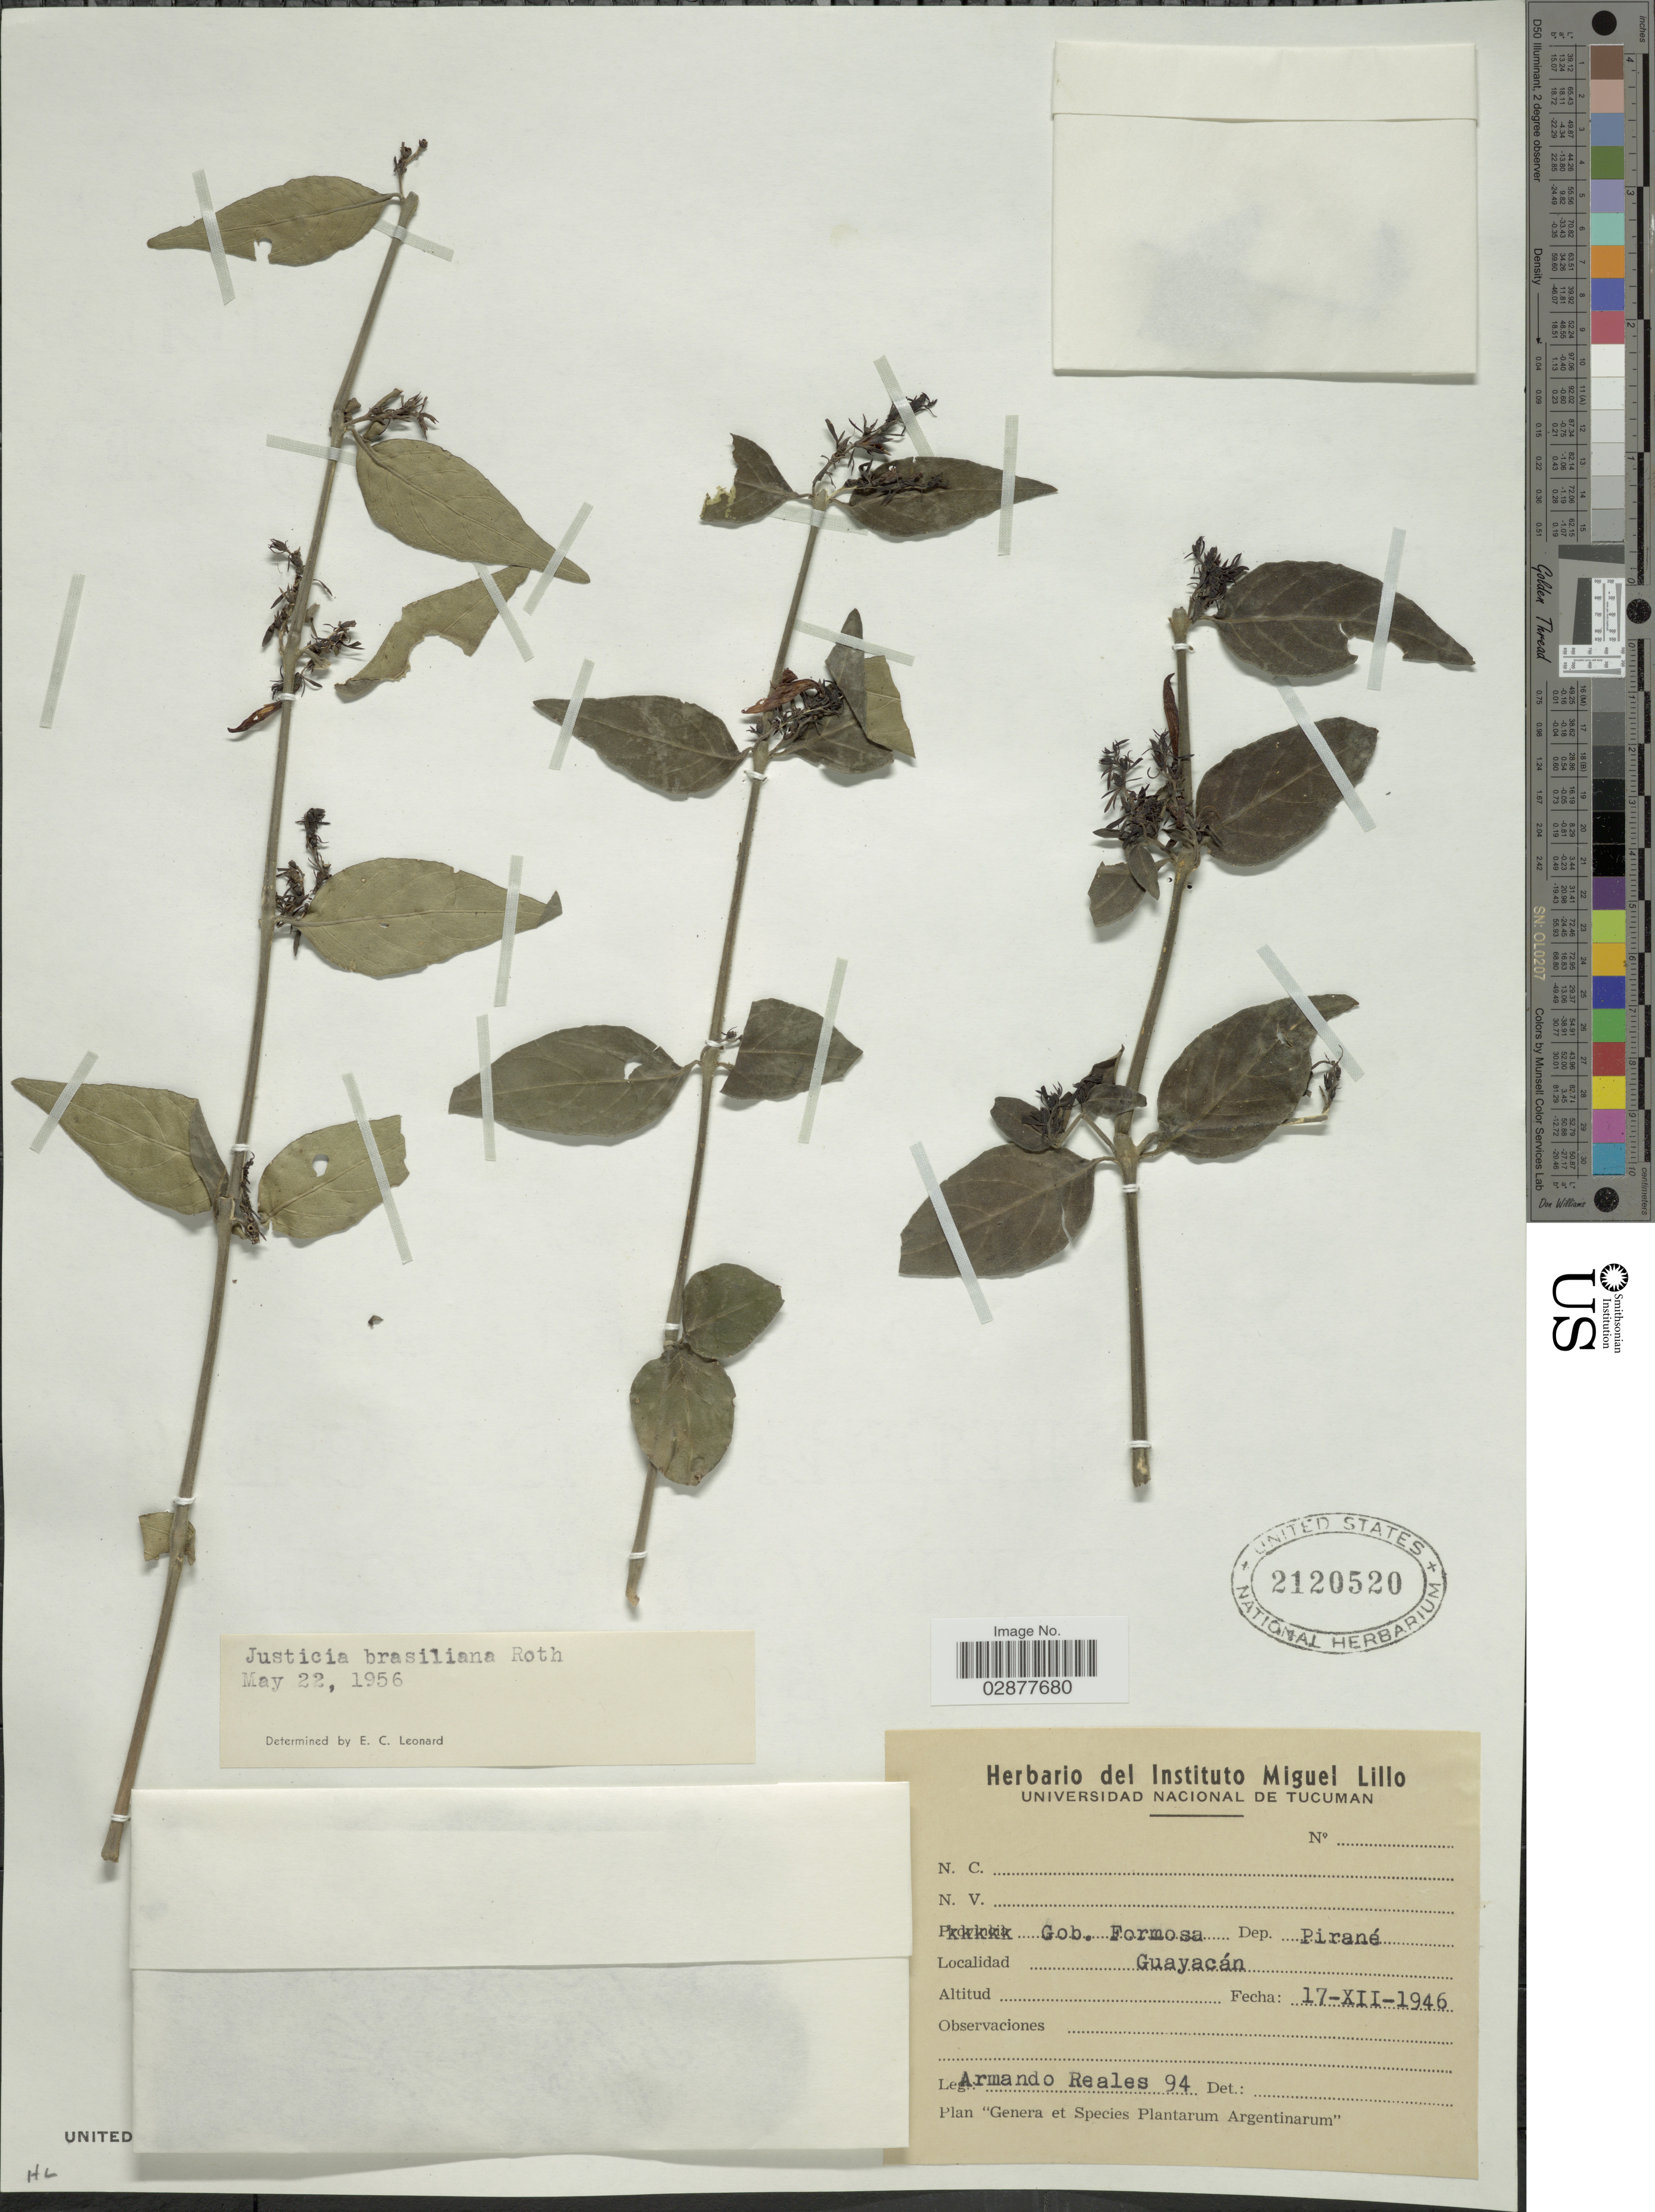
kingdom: Plantae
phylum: Tracheophyta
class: Magnoliopsida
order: Lamiales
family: Acanthaceae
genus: Justicia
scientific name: Justicia brasiliana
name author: Roth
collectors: A. Reales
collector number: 94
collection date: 1946-12-17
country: Argentina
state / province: Formosa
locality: Gob. Formosa, Dep. Pirané. Guayacán.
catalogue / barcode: US 2120520